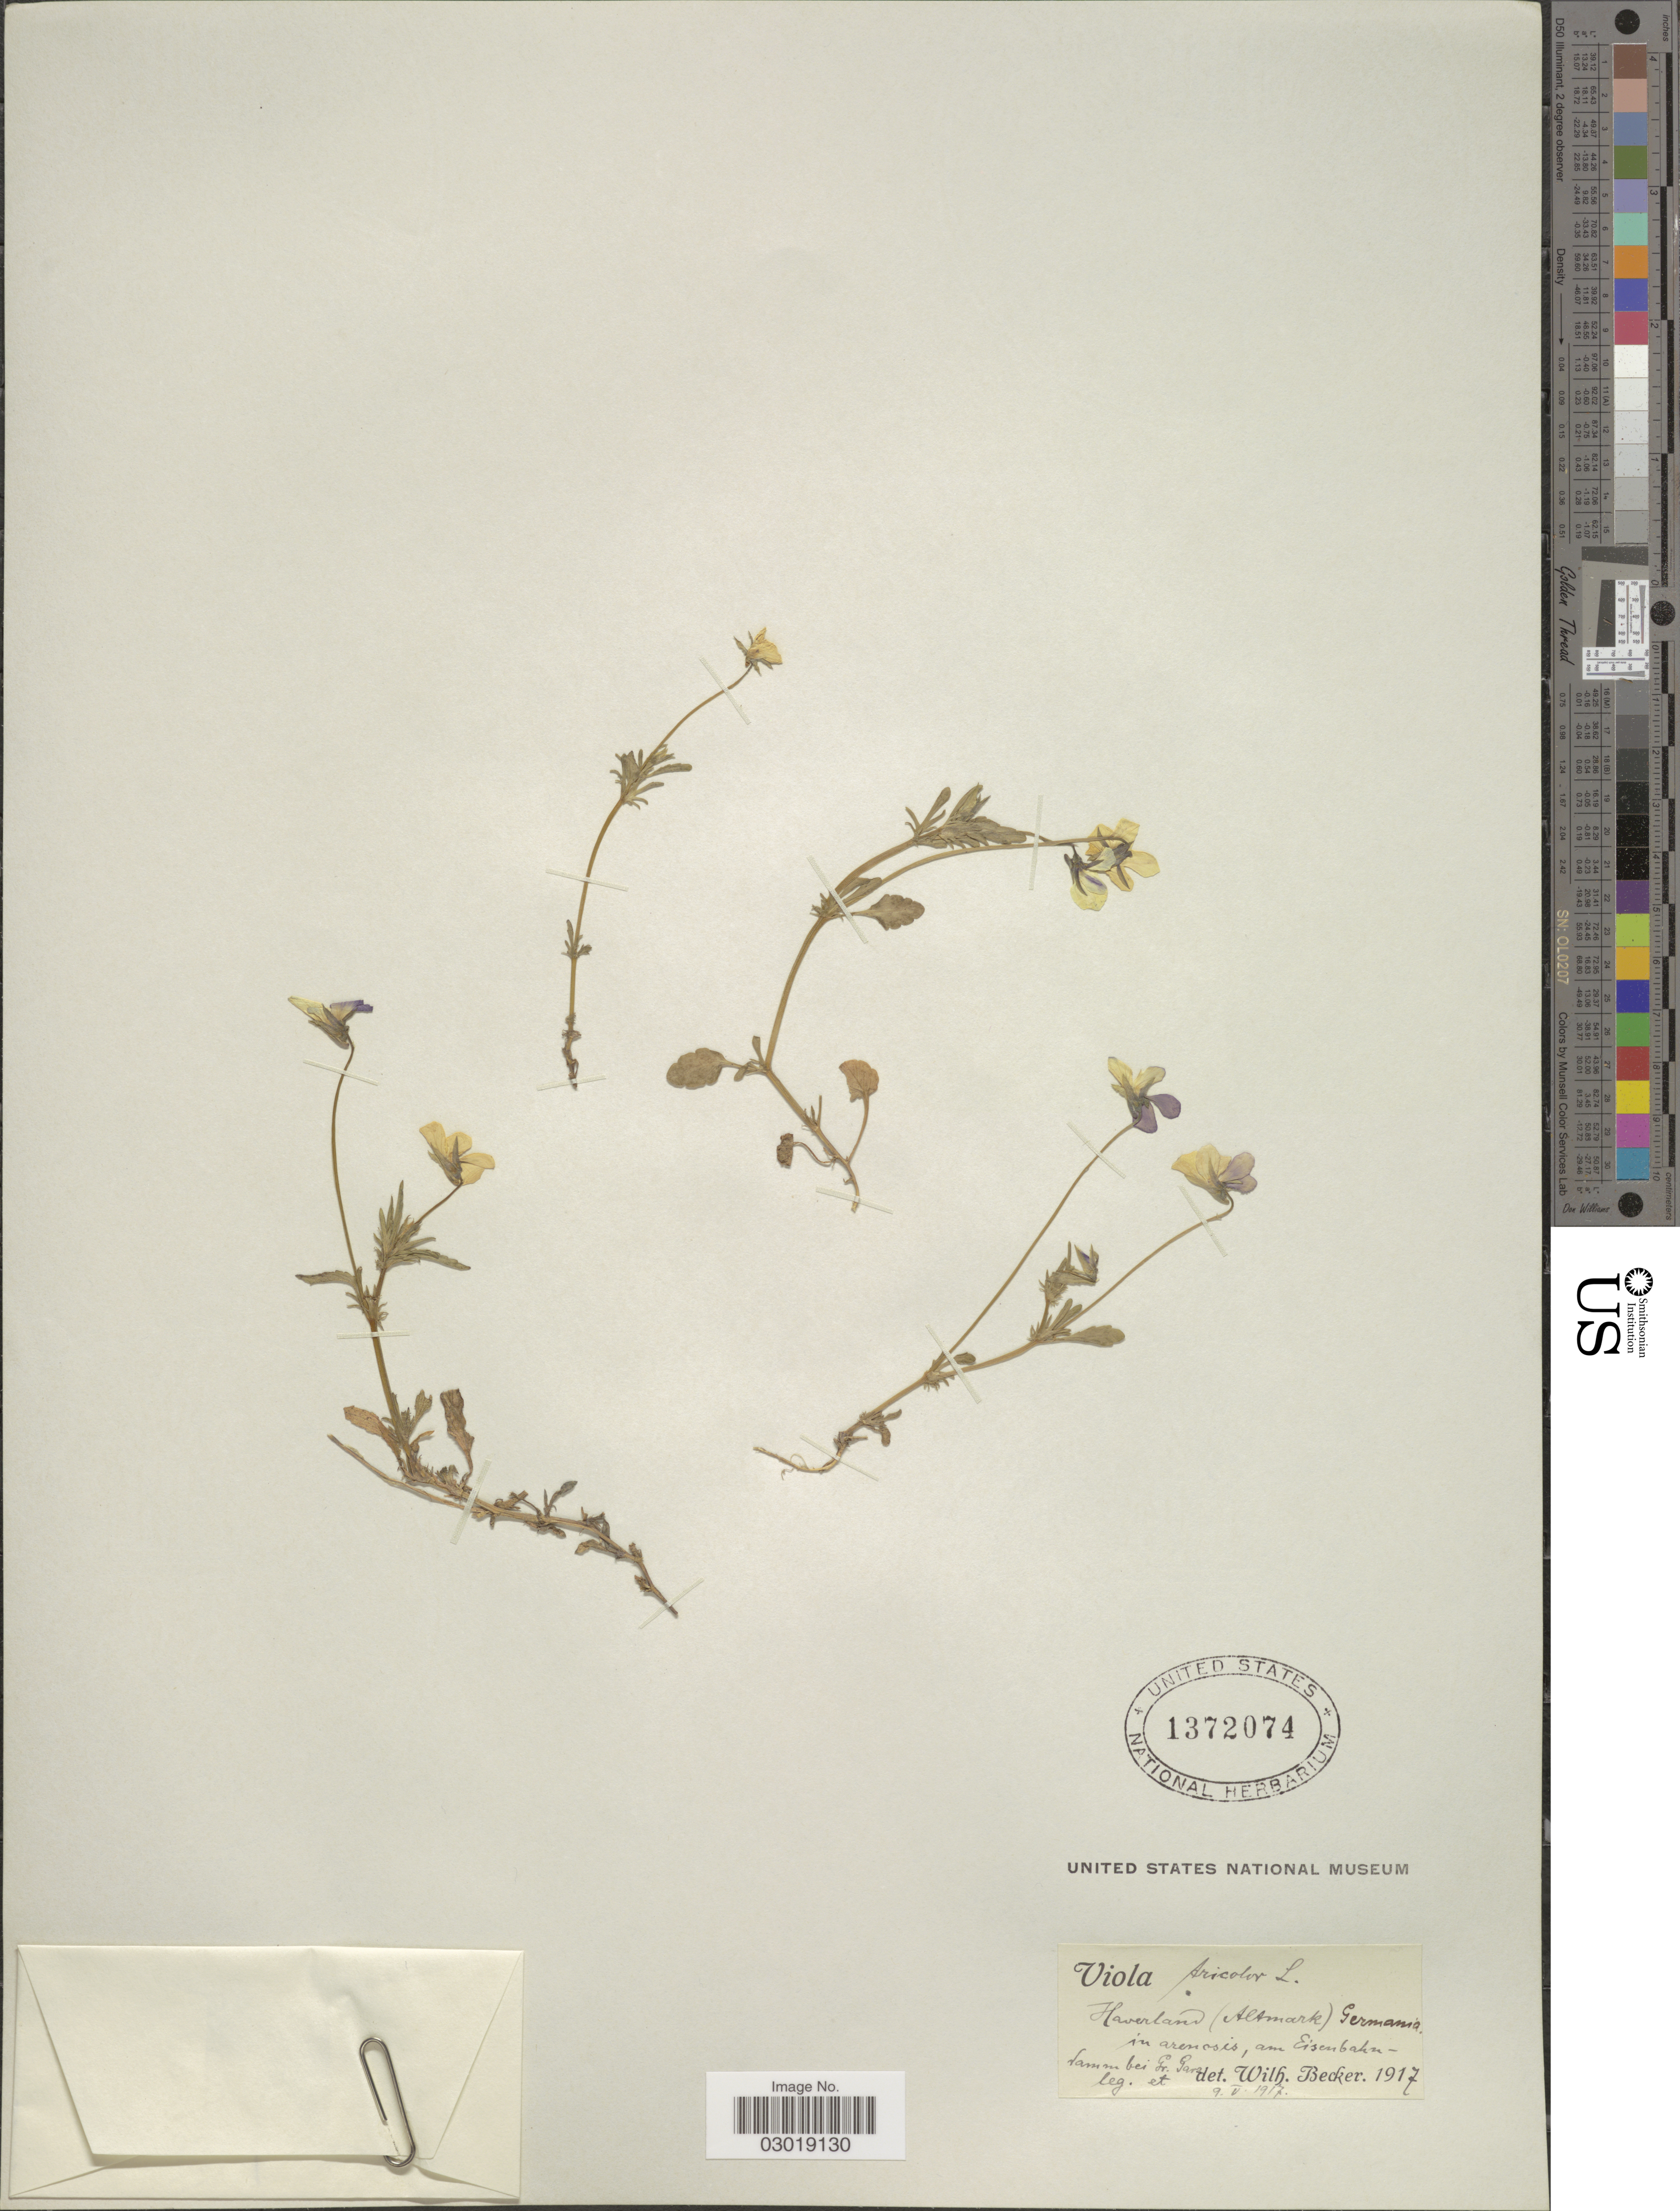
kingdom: Plantae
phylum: Tracheophyta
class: Magnoliopsida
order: Malpighiales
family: Violaceae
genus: Viola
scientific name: Viola tricolor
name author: L.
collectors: W. Becker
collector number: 9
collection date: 1917-05-09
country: Germany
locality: Haverland (Altmark), in arenosis, am Eisenbahn-Lamm bei Pr. Parz.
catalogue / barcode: US 1372074